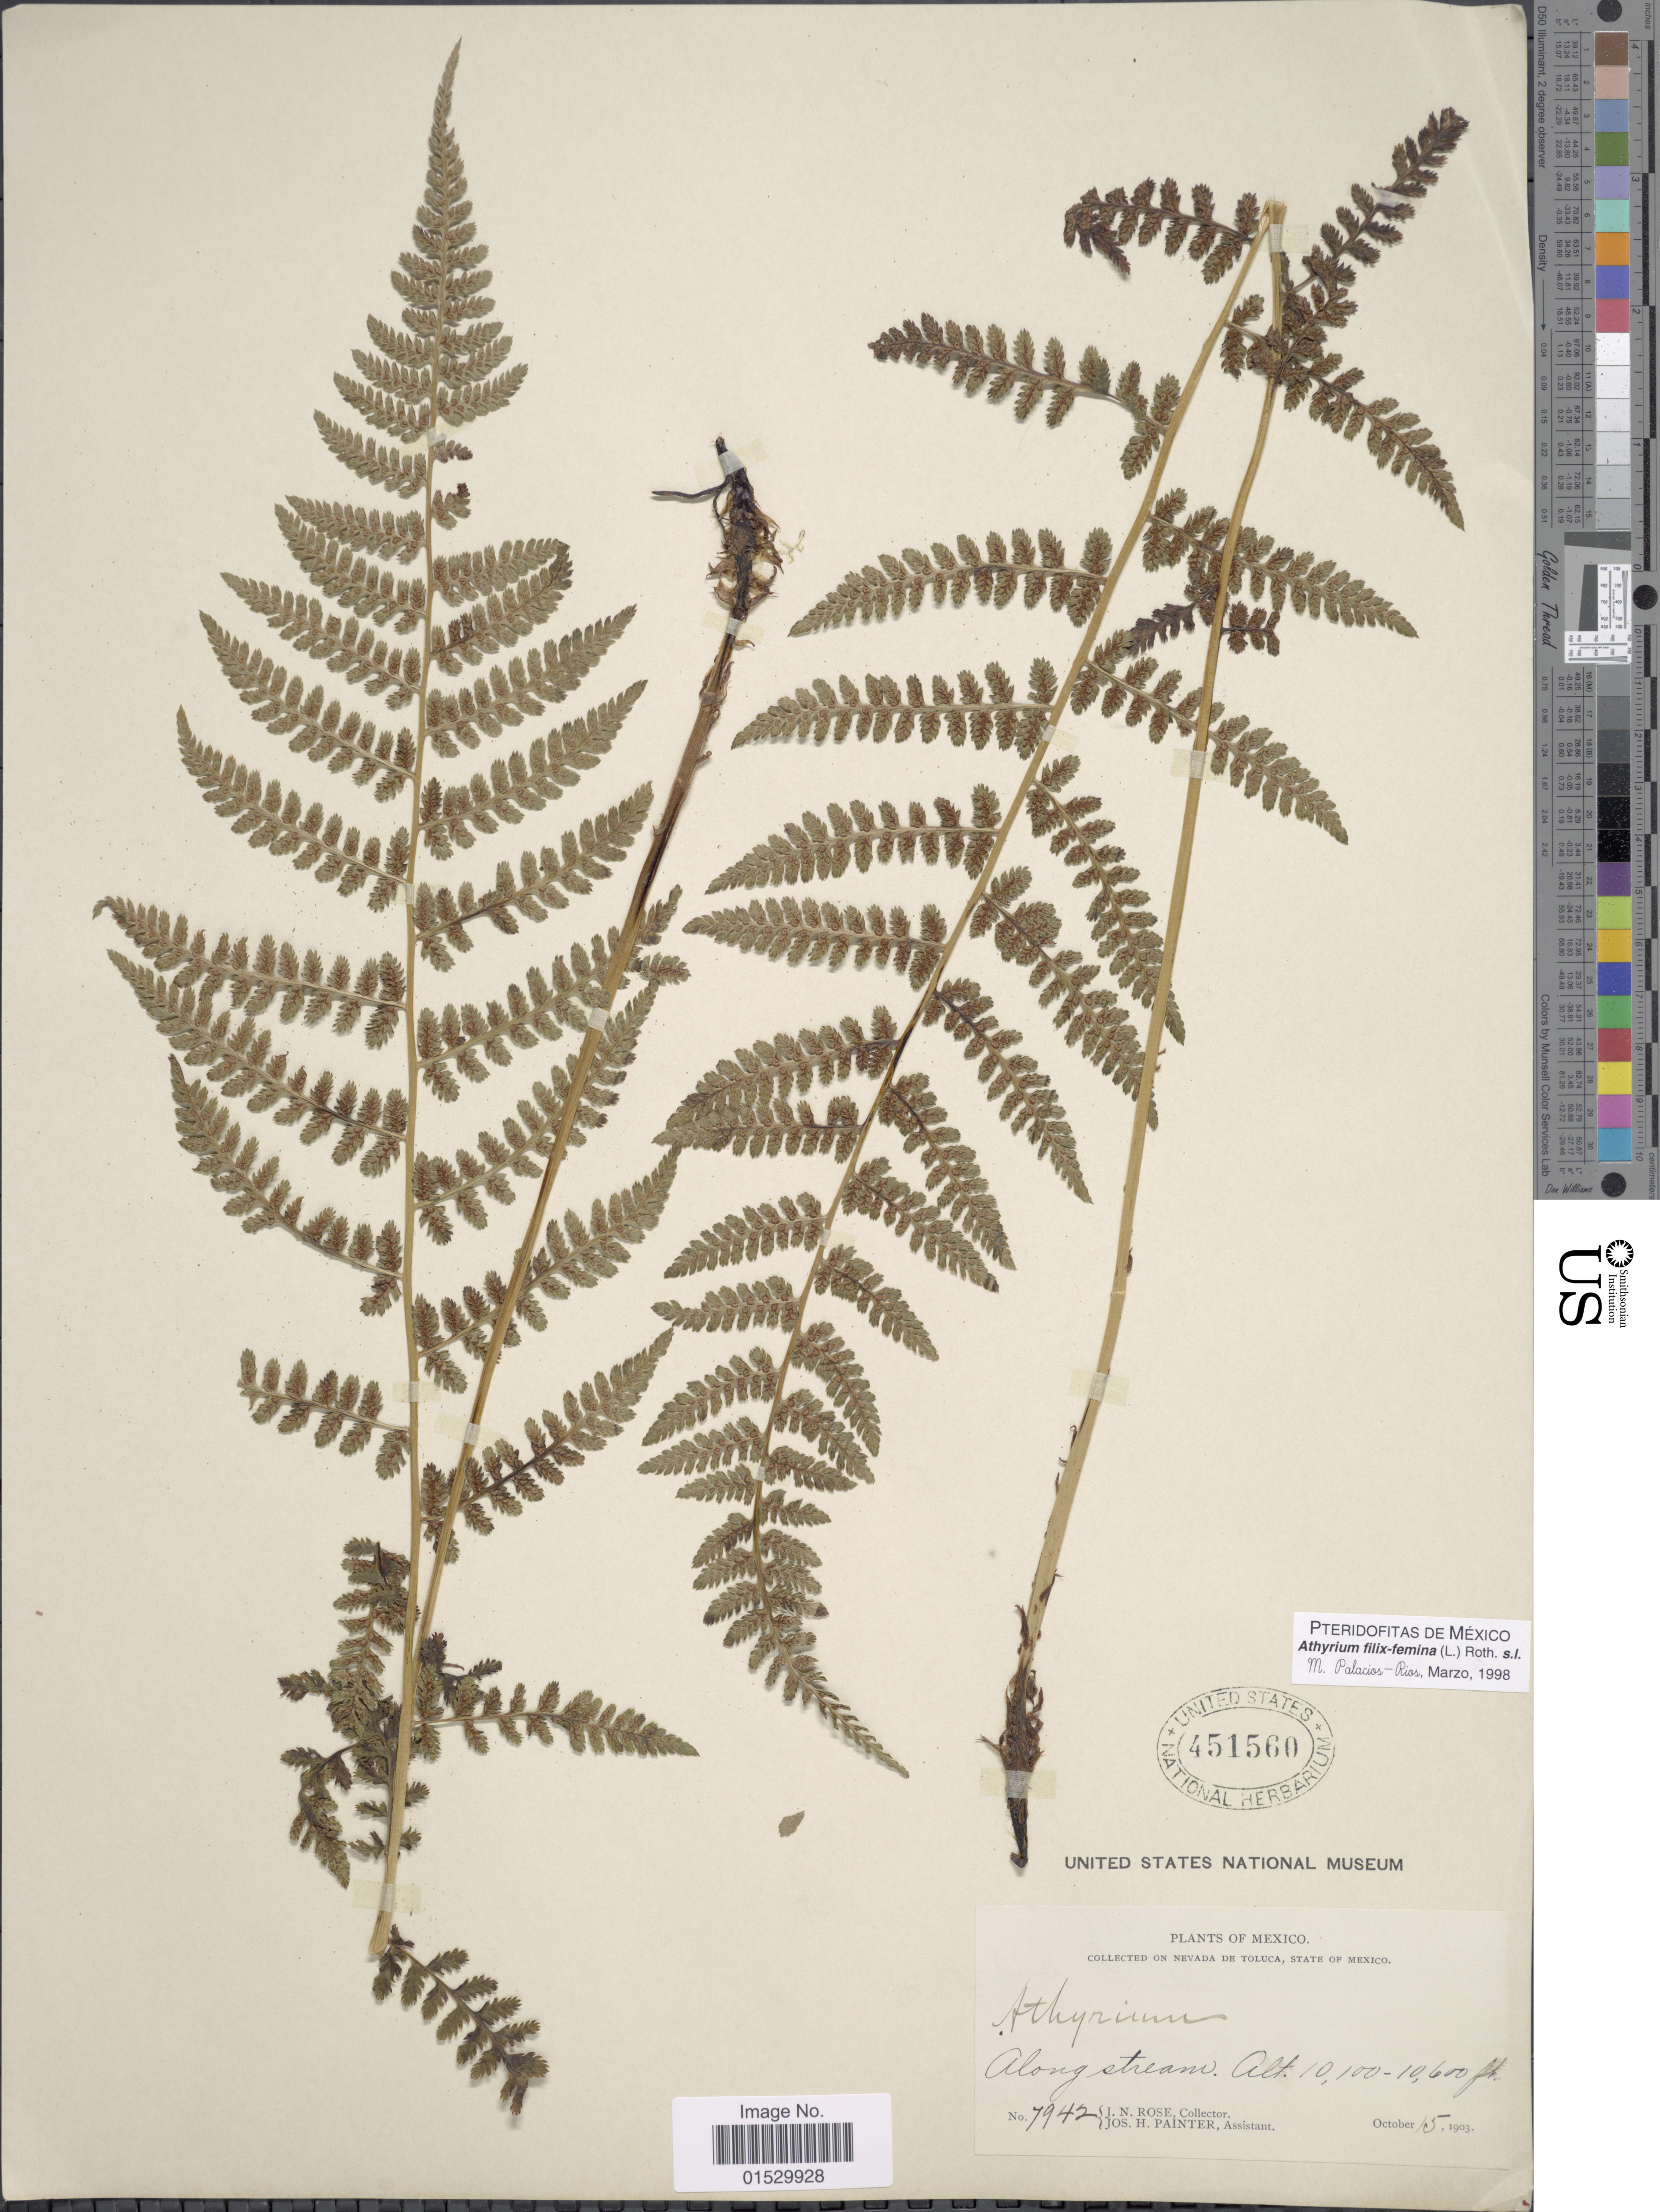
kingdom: Plantae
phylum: Tracheophyta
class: Polypodiopsida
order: Polypodiales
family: Athyriaceae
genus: Athyrium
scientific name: Athyrium bourgeaui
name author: E. Fourn.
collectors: J. N. Rose & J. H. Painter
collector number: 7942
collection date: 1903-10-15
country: Mexico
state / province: México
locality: Collected in Nevada de Toluca, along stream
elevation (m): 3078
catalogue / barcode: US 451560